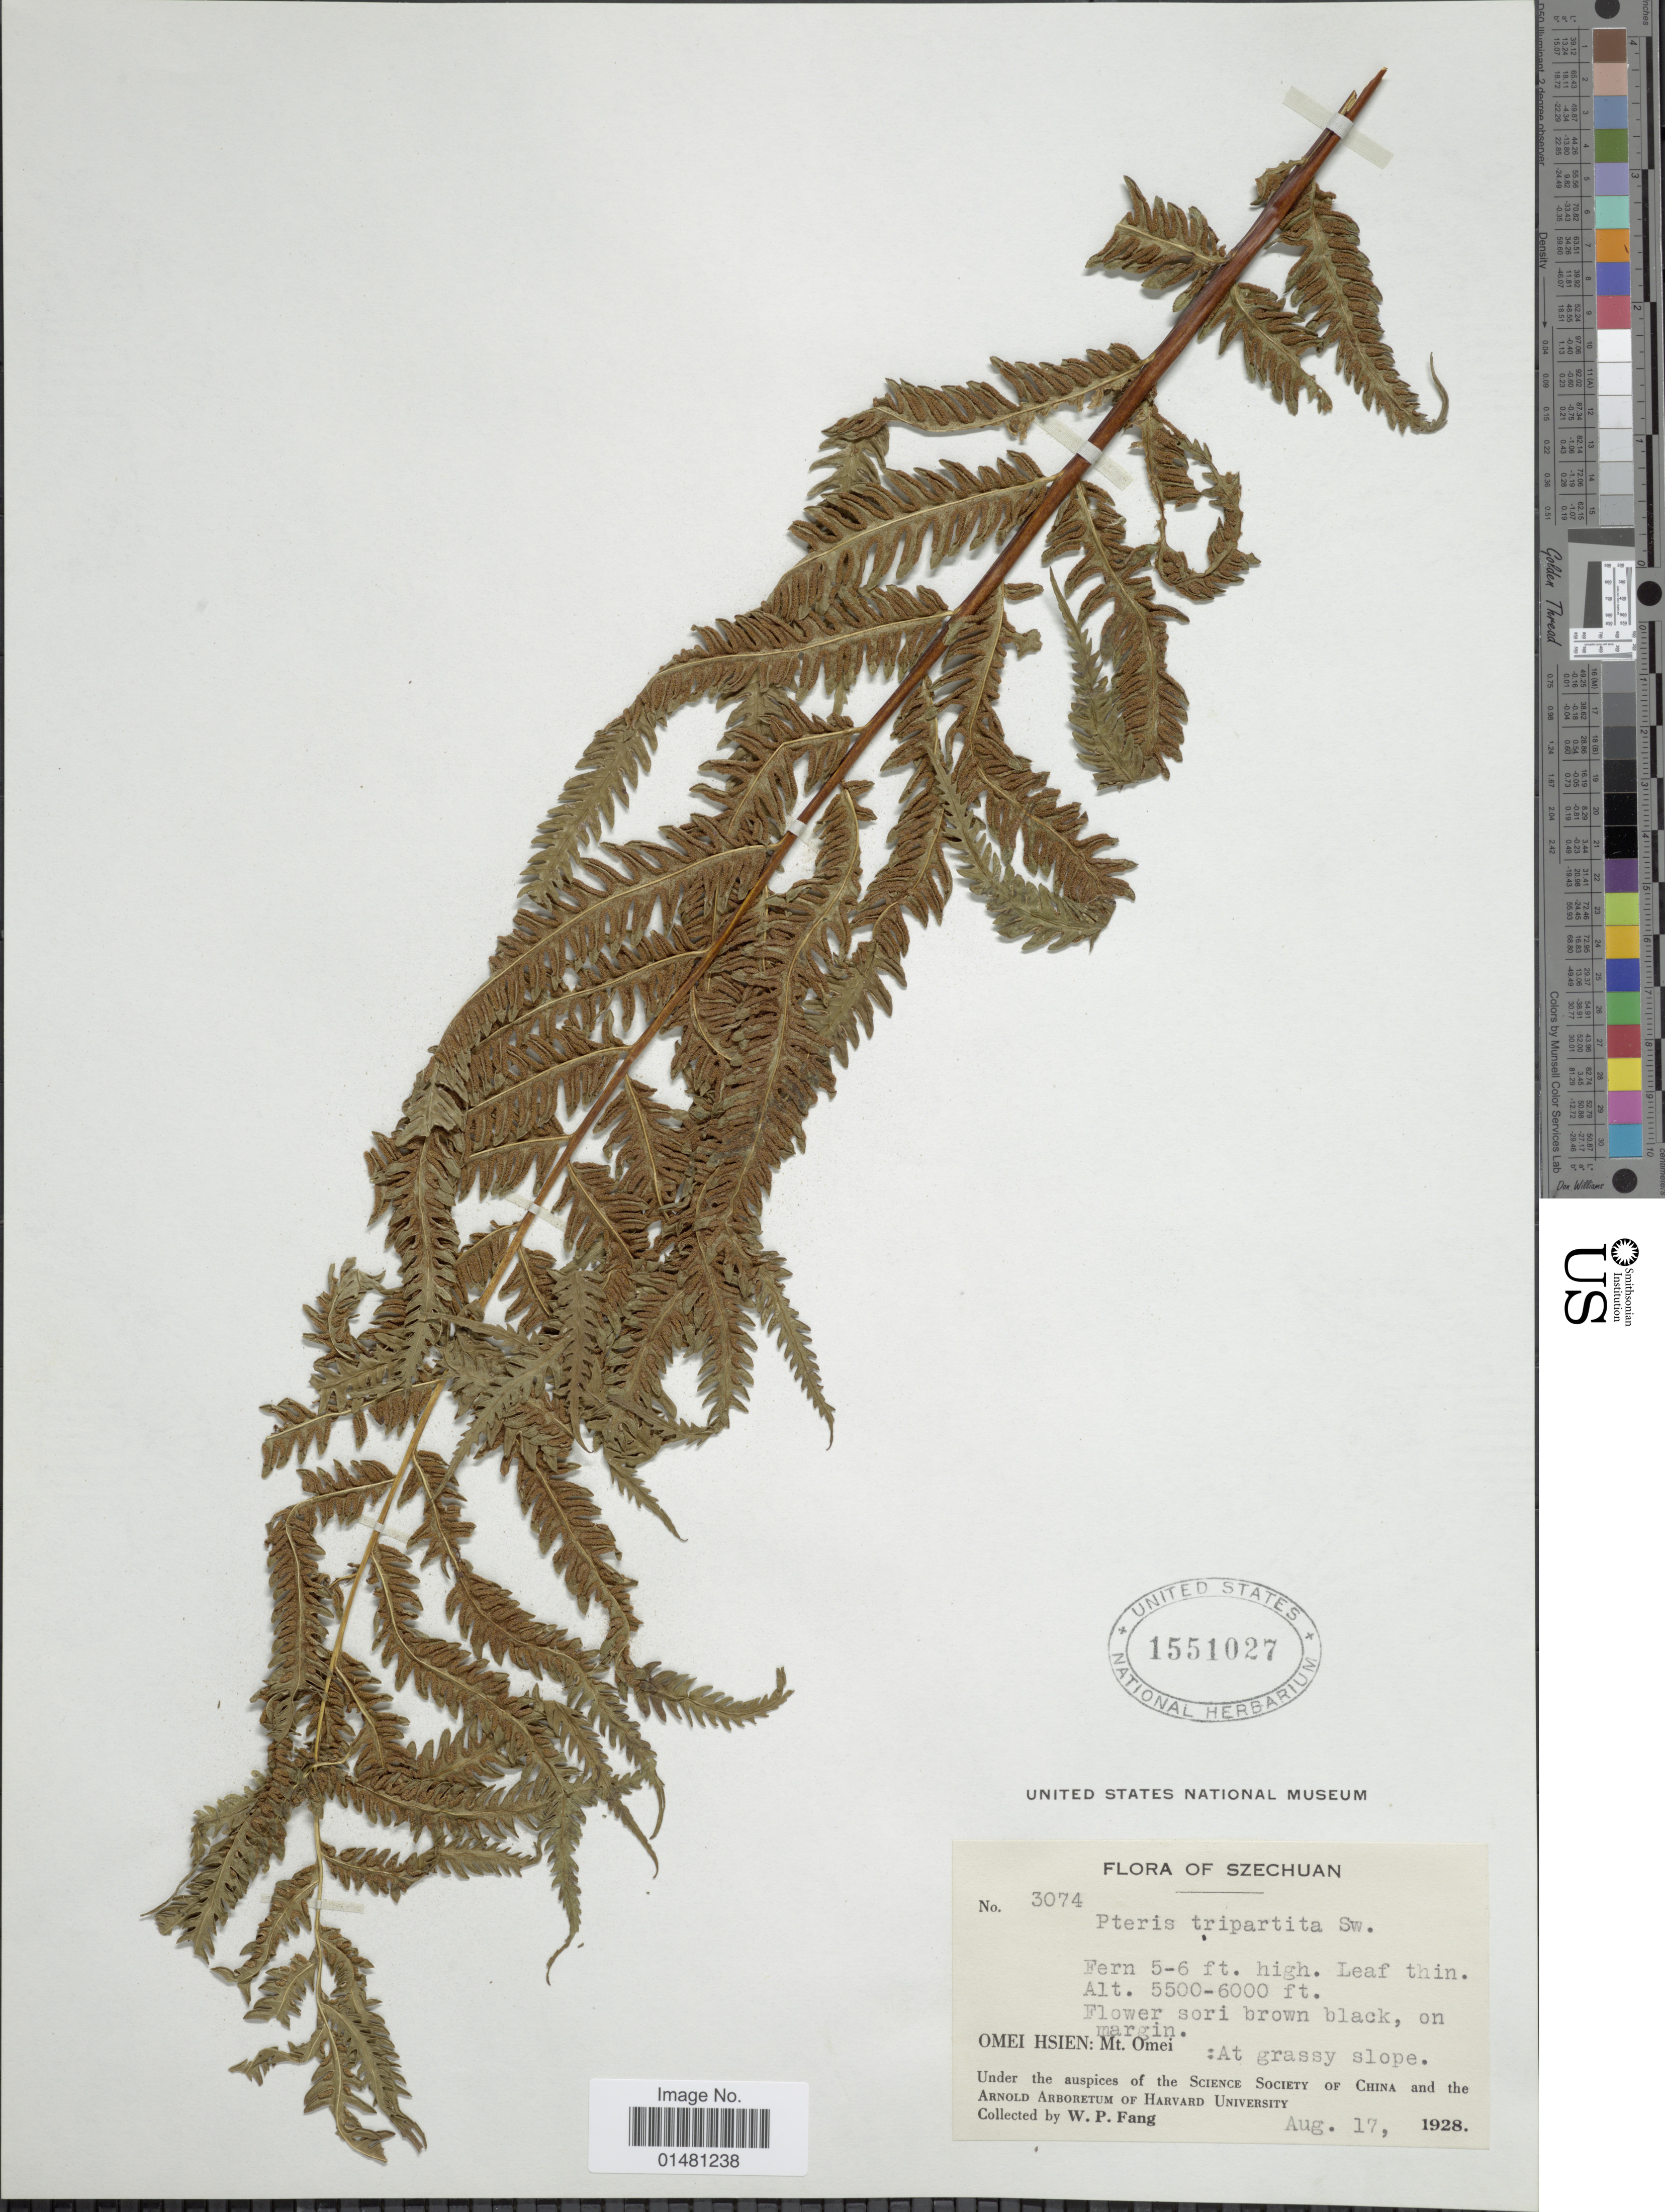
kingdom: Plantae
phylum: Tracheophyta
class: Polypodiopsida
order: Polypodiales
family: Pteridaceae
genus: Pteris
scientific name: Pteris tripartita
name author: Sw.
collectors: W. P. Fang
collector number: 3074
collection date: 1928-08-17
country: China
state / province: Sichuan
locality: Szechuan, Omei Hsien: Mt Omei: At grassy slope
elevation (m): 1676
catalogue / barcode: US 1551027